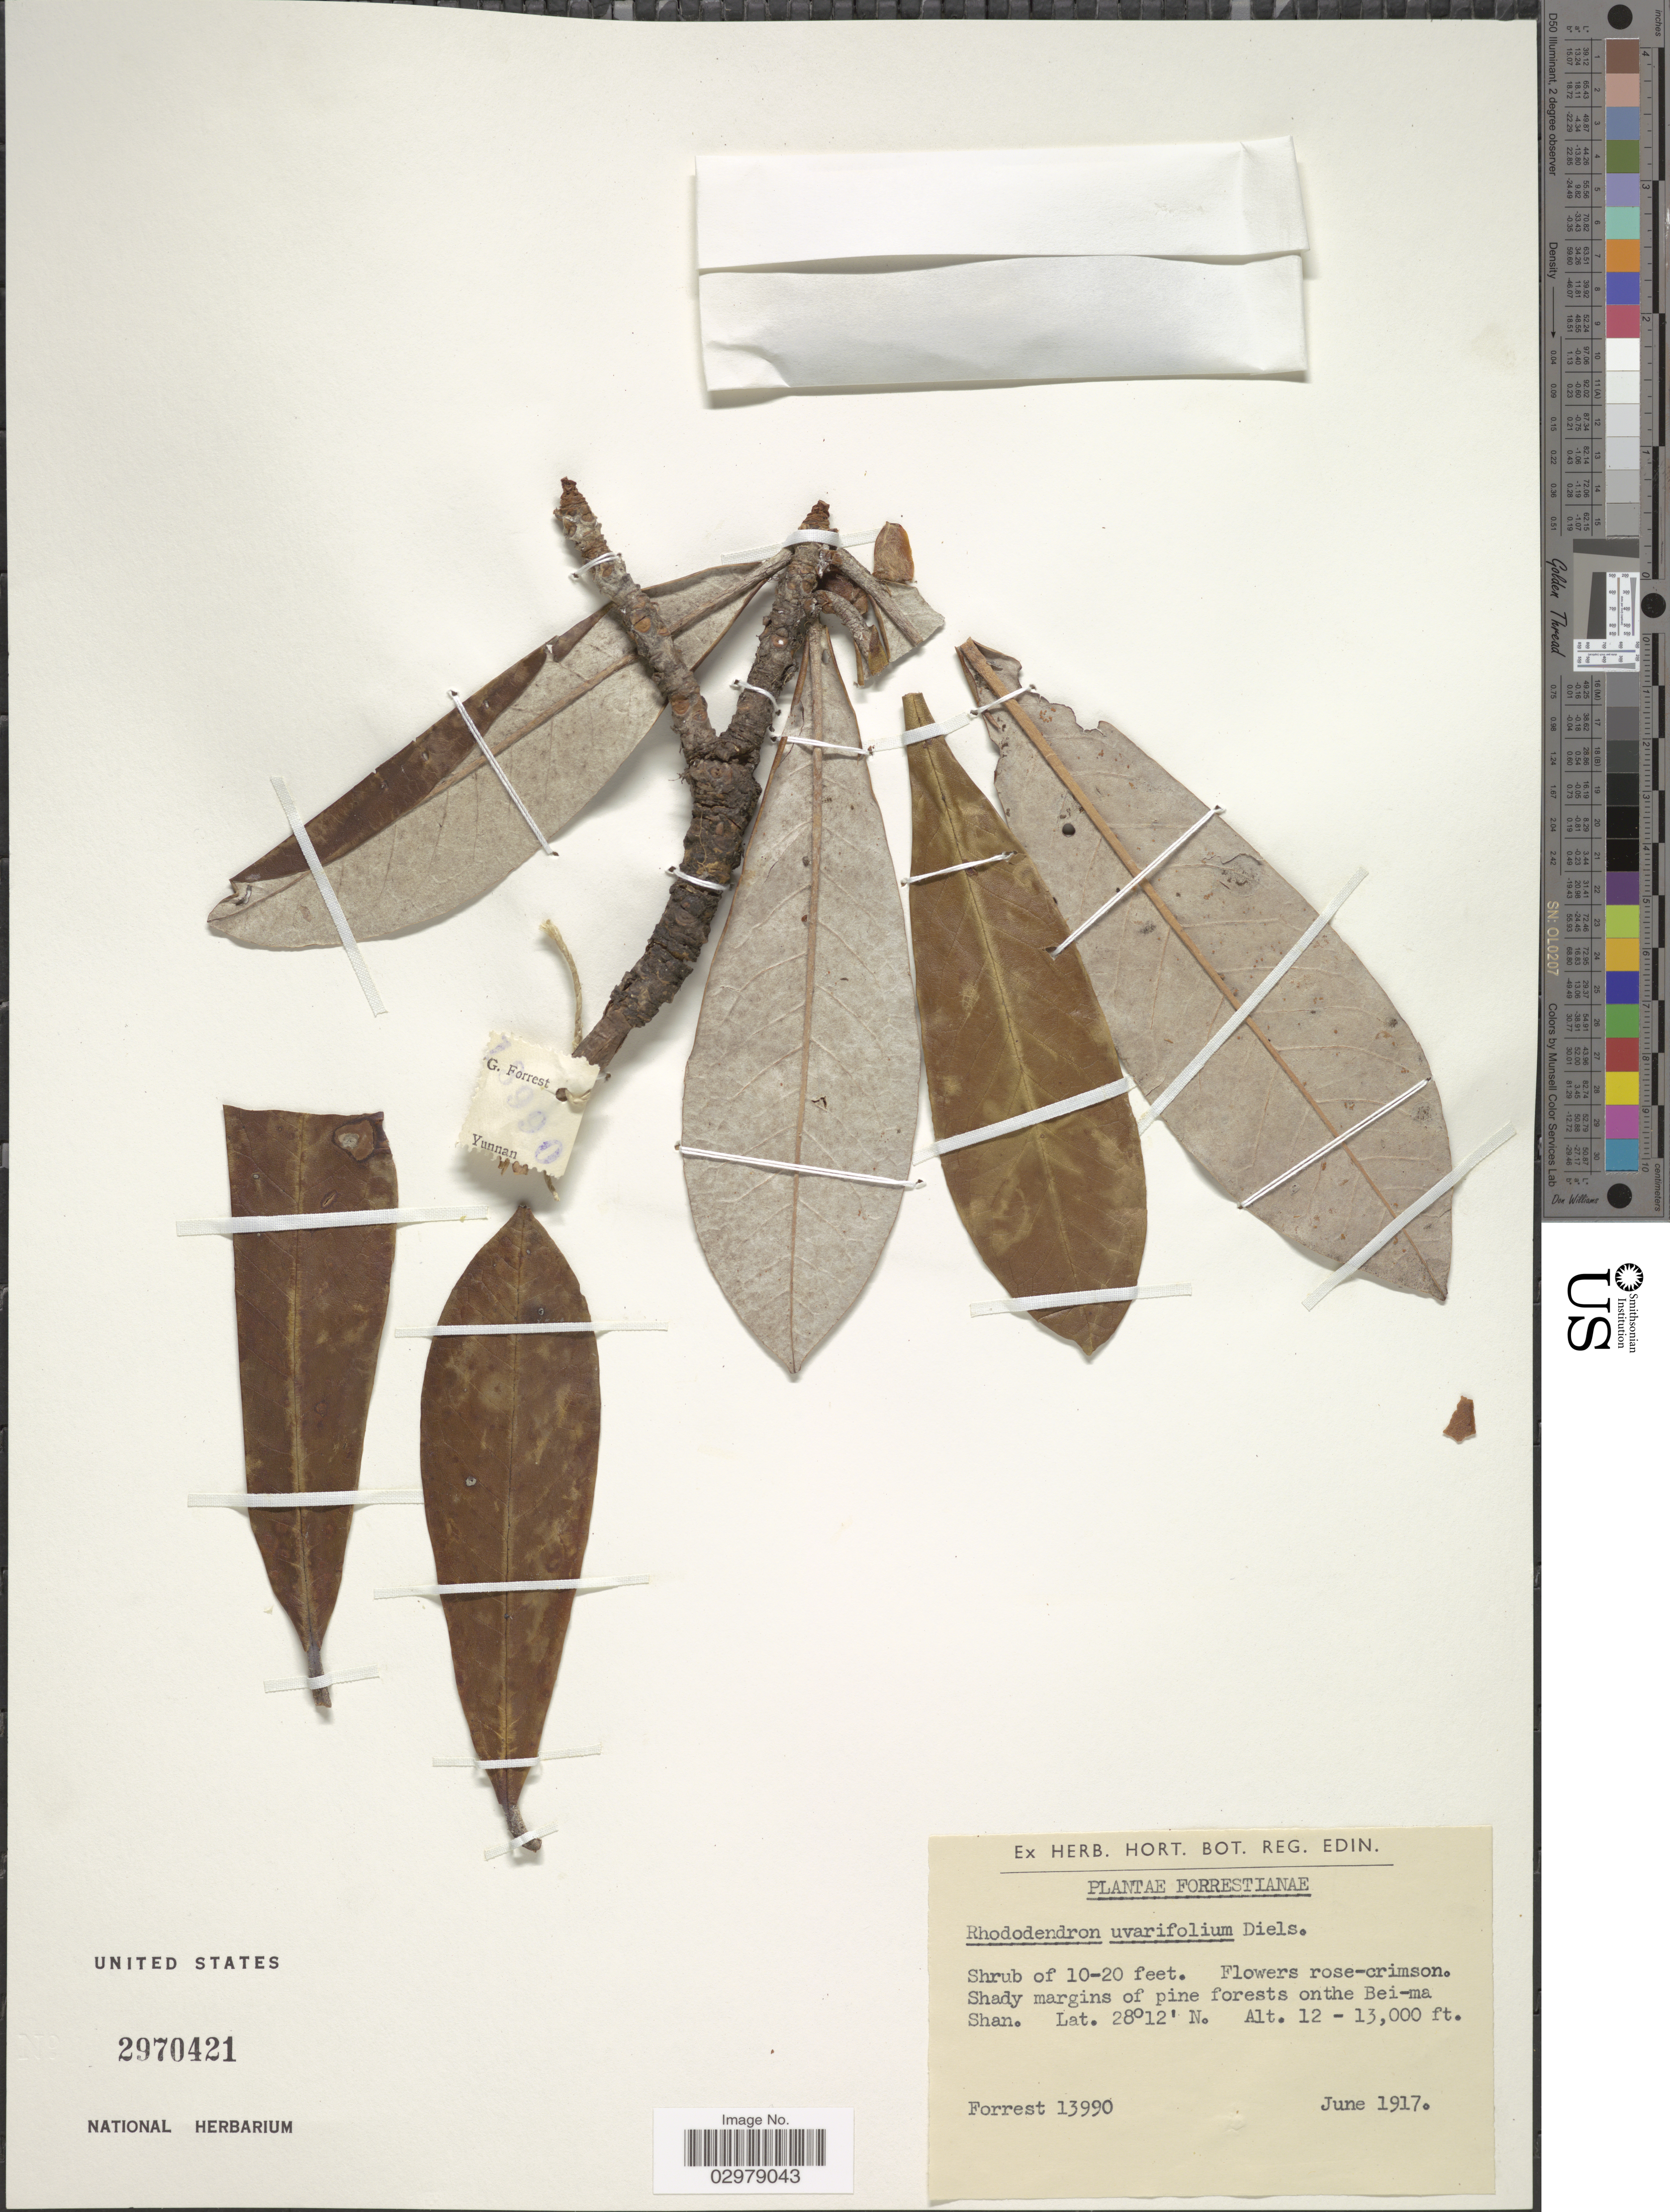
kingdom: Plantae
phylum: Tracheophyta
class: Magnoliopsida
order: Ericales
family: Ericaceae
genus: Rhododendron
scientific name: Rhododendron uvarifolium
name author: Diels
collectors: -. Forrest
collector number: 13990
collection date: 1917-06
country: China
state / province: Yunnan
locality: Shady margins of pine forests on the Bei-ma Shan.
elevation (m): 3658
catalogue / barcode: US 2970421